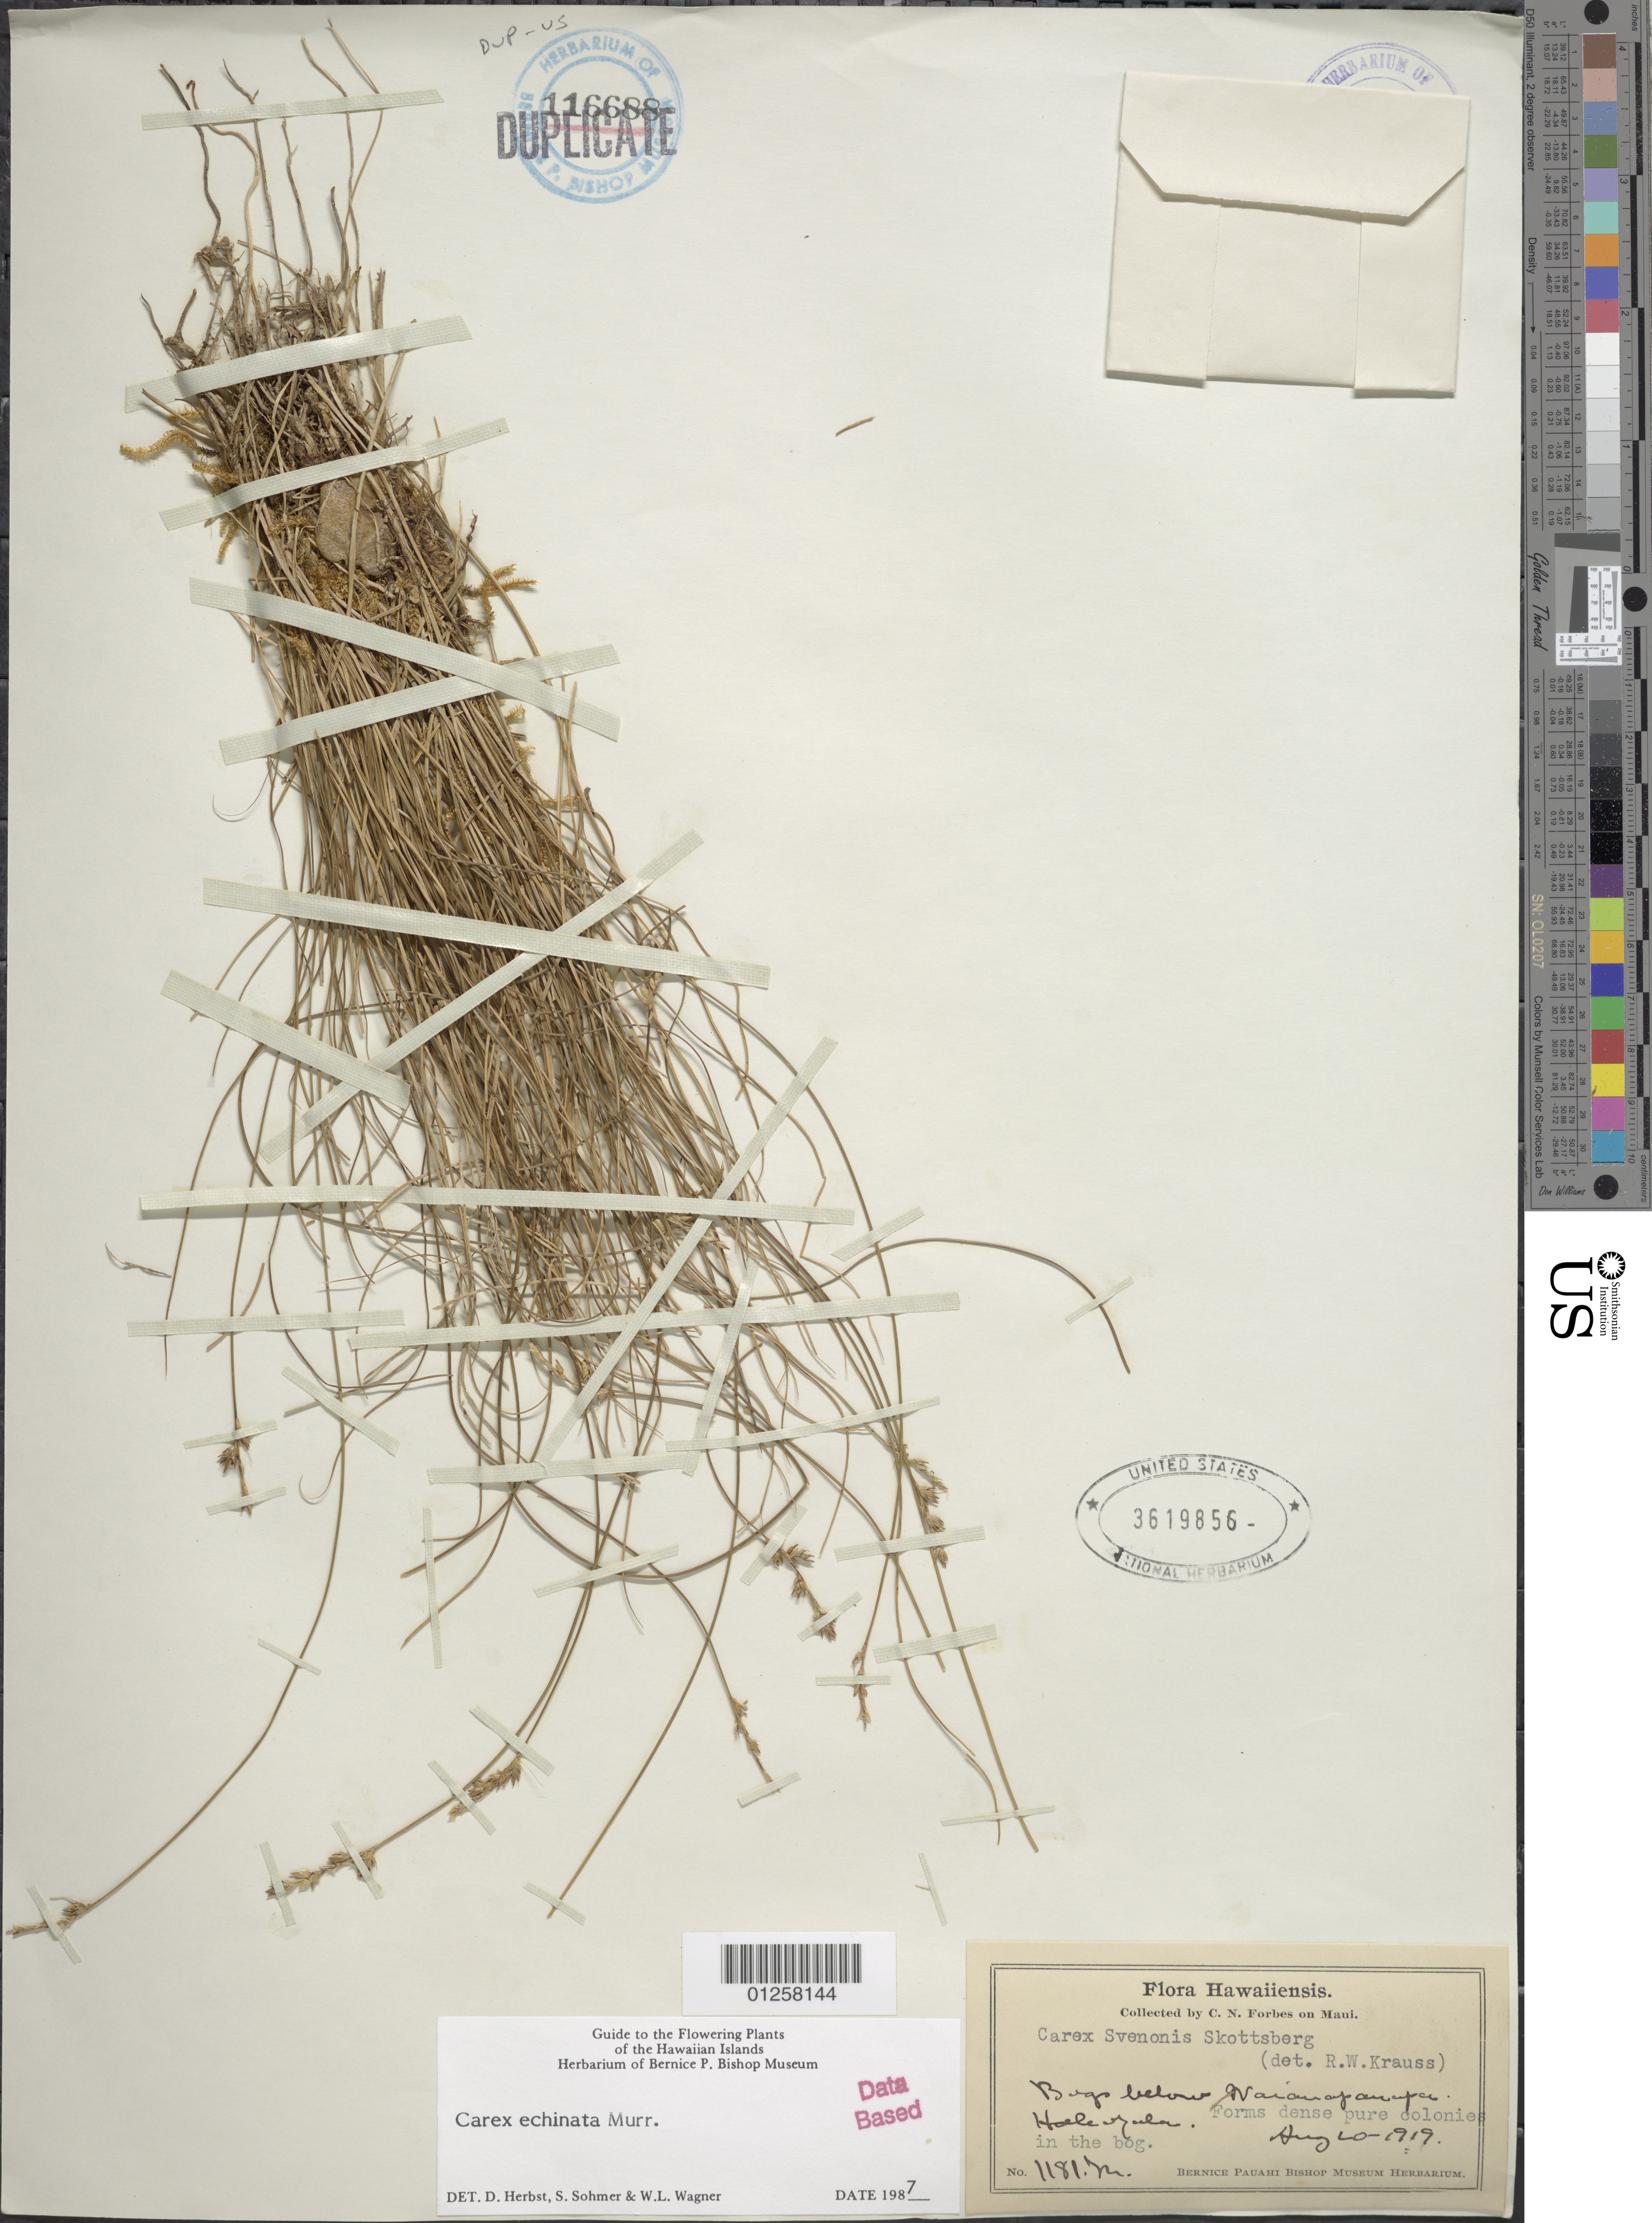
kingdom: Plantae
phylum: Tracheophyta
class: Liliopsida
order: Poales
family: Cyperaceae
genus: Carex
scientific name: Carex echinata subsp. echinata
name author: Murray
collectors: C. N. Forbes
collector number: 1181.M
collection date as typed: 20 Aug 1919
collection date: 1919-08-20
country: United States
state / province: Hawaii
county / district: Maui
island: Maui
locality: Bogs below Wai Anapanapa, Haleakala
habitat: In the bog.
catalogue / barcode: US 3619856